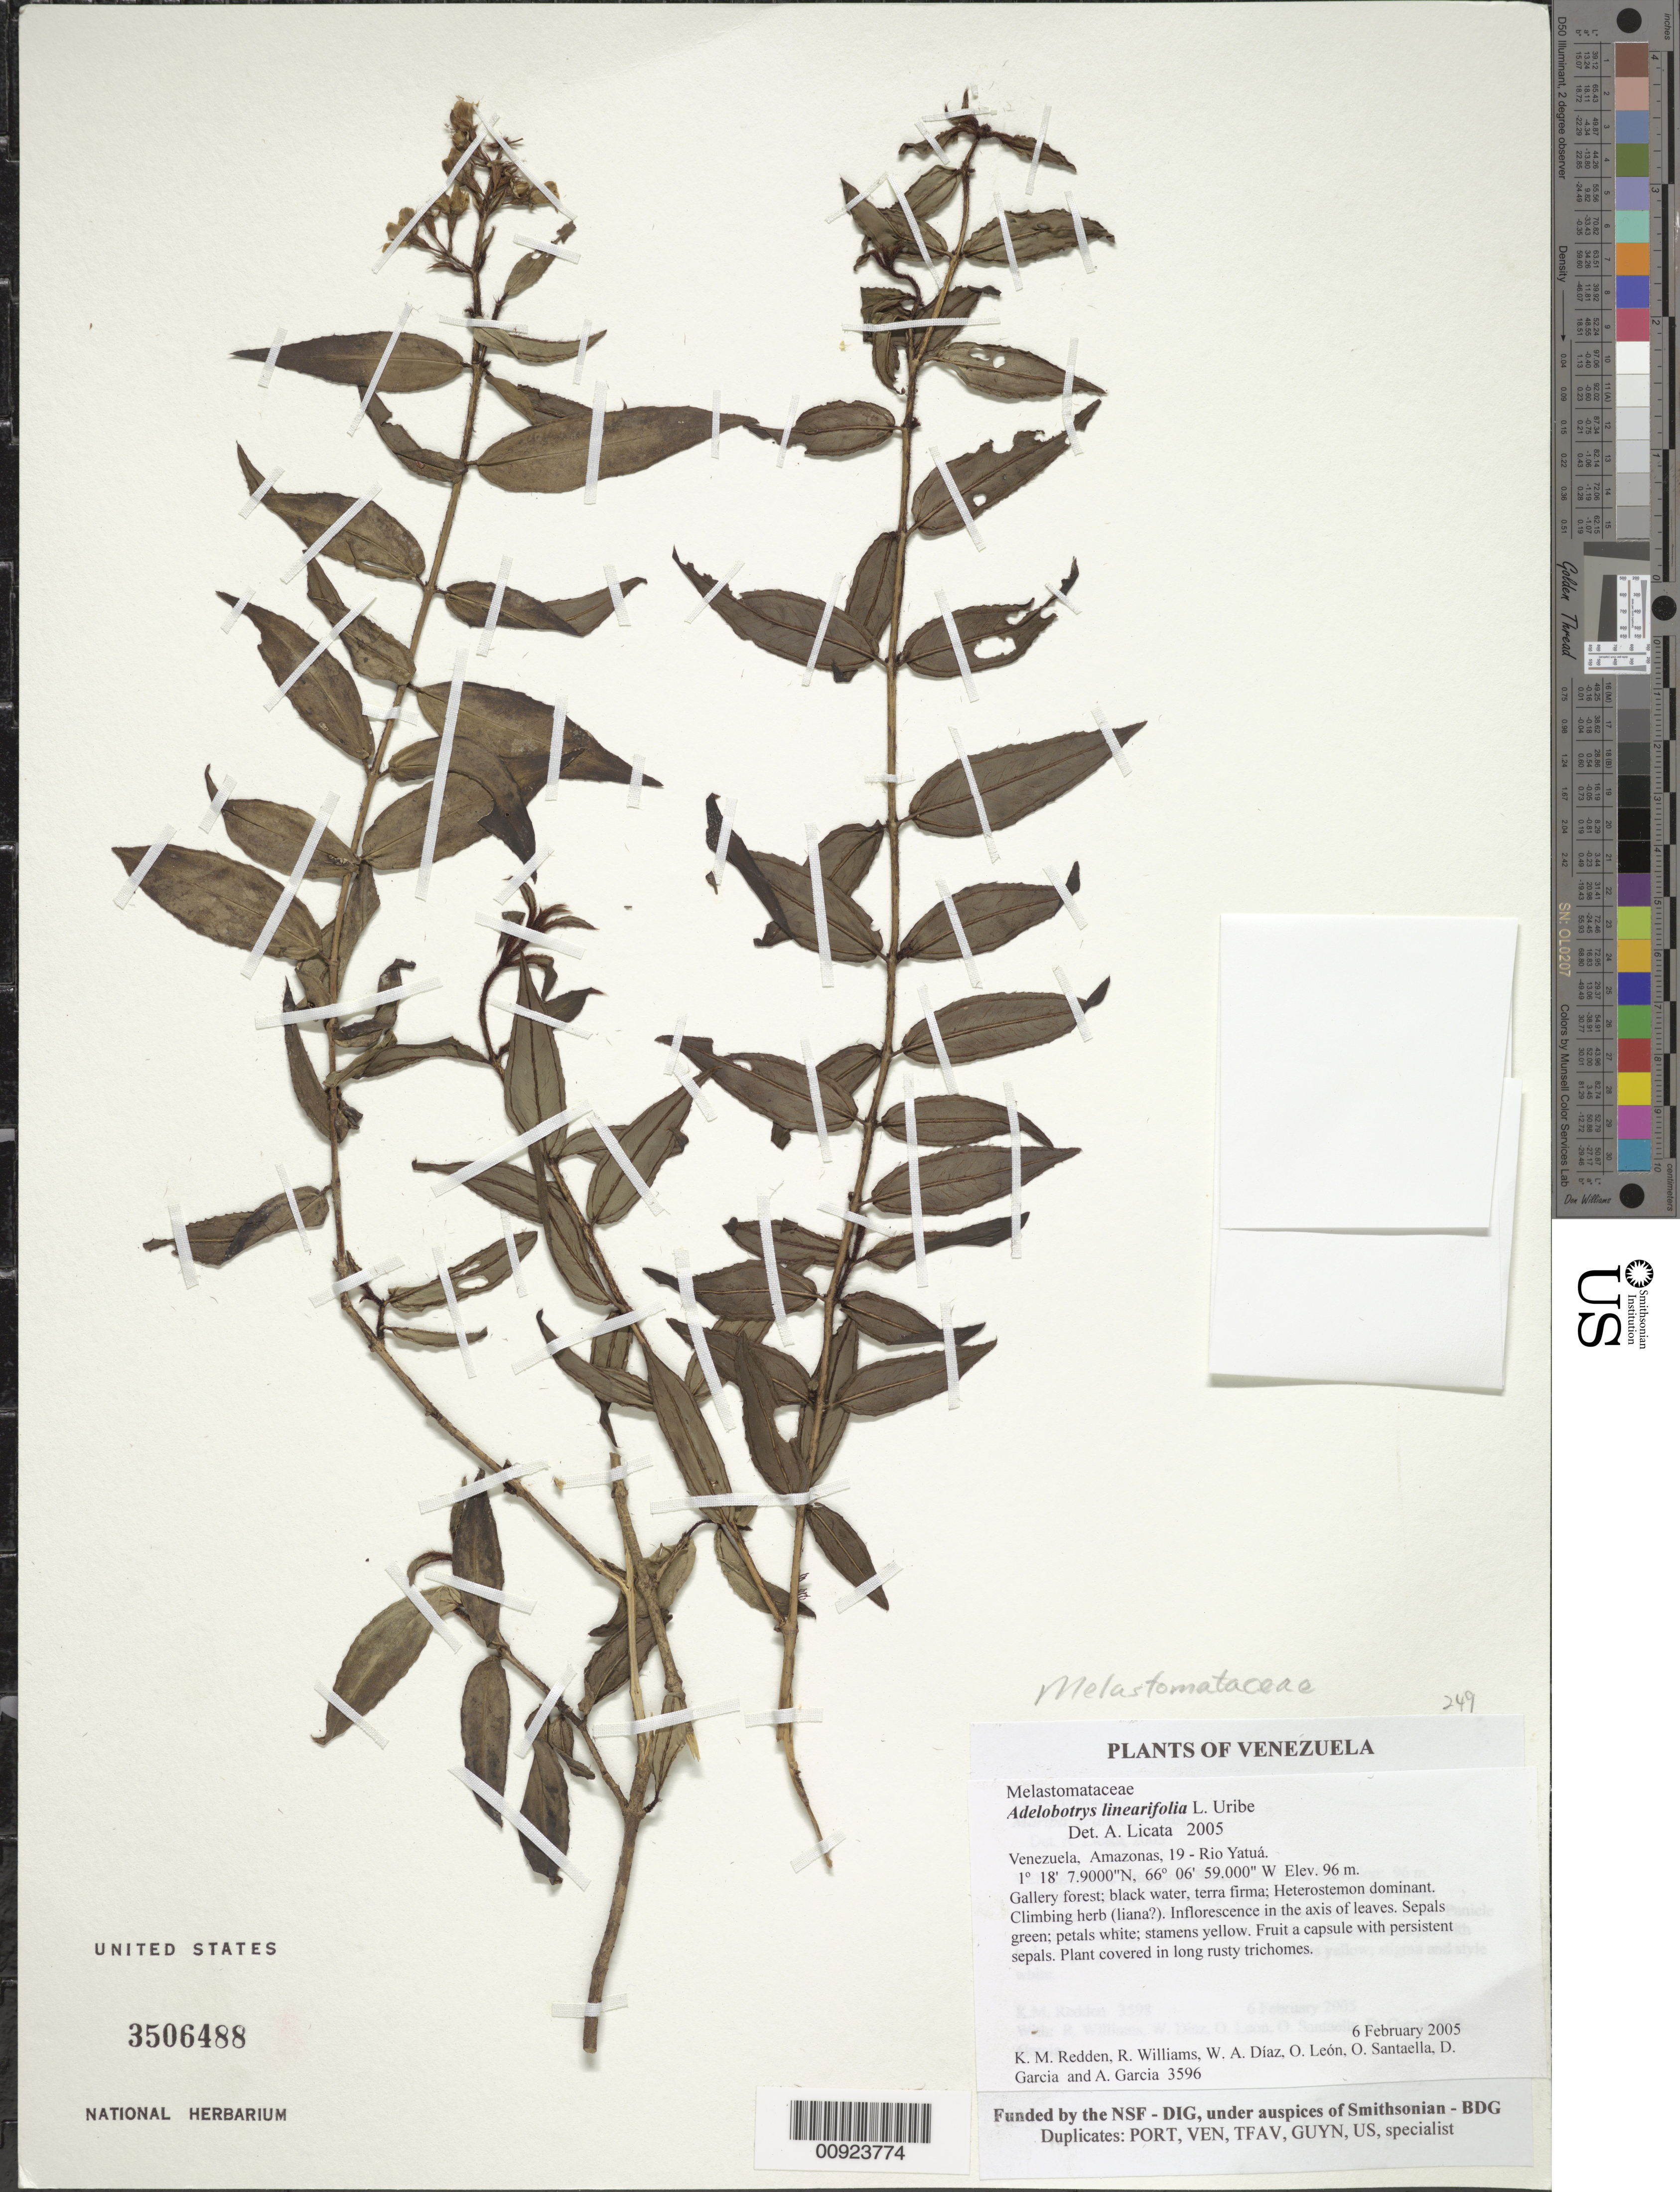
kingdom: Plantae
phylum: Tracheophyta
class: Magnoliopsida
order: Myrtales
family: Melastomataceae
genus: Adelobotrys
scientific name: Adelobotrys linearifolia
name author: L. Uribe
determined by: Licata, A., (PORT), Univ. Nac. Exp. de los Llanos Ezequiel Zamora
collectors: K. M. Redden, R. Williams, W. Díaz P., O. León, O. Santaella, D. Garcia & A. Garcia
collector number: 3596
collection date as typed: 6 February 2005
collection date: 2005-02-06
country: Venezuela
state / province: Amazonas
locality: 19 - Rio Yatuá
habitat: Gallery forest; black water, terra firma; Heterostemon dominant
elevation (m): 96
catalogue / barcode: US 3506488